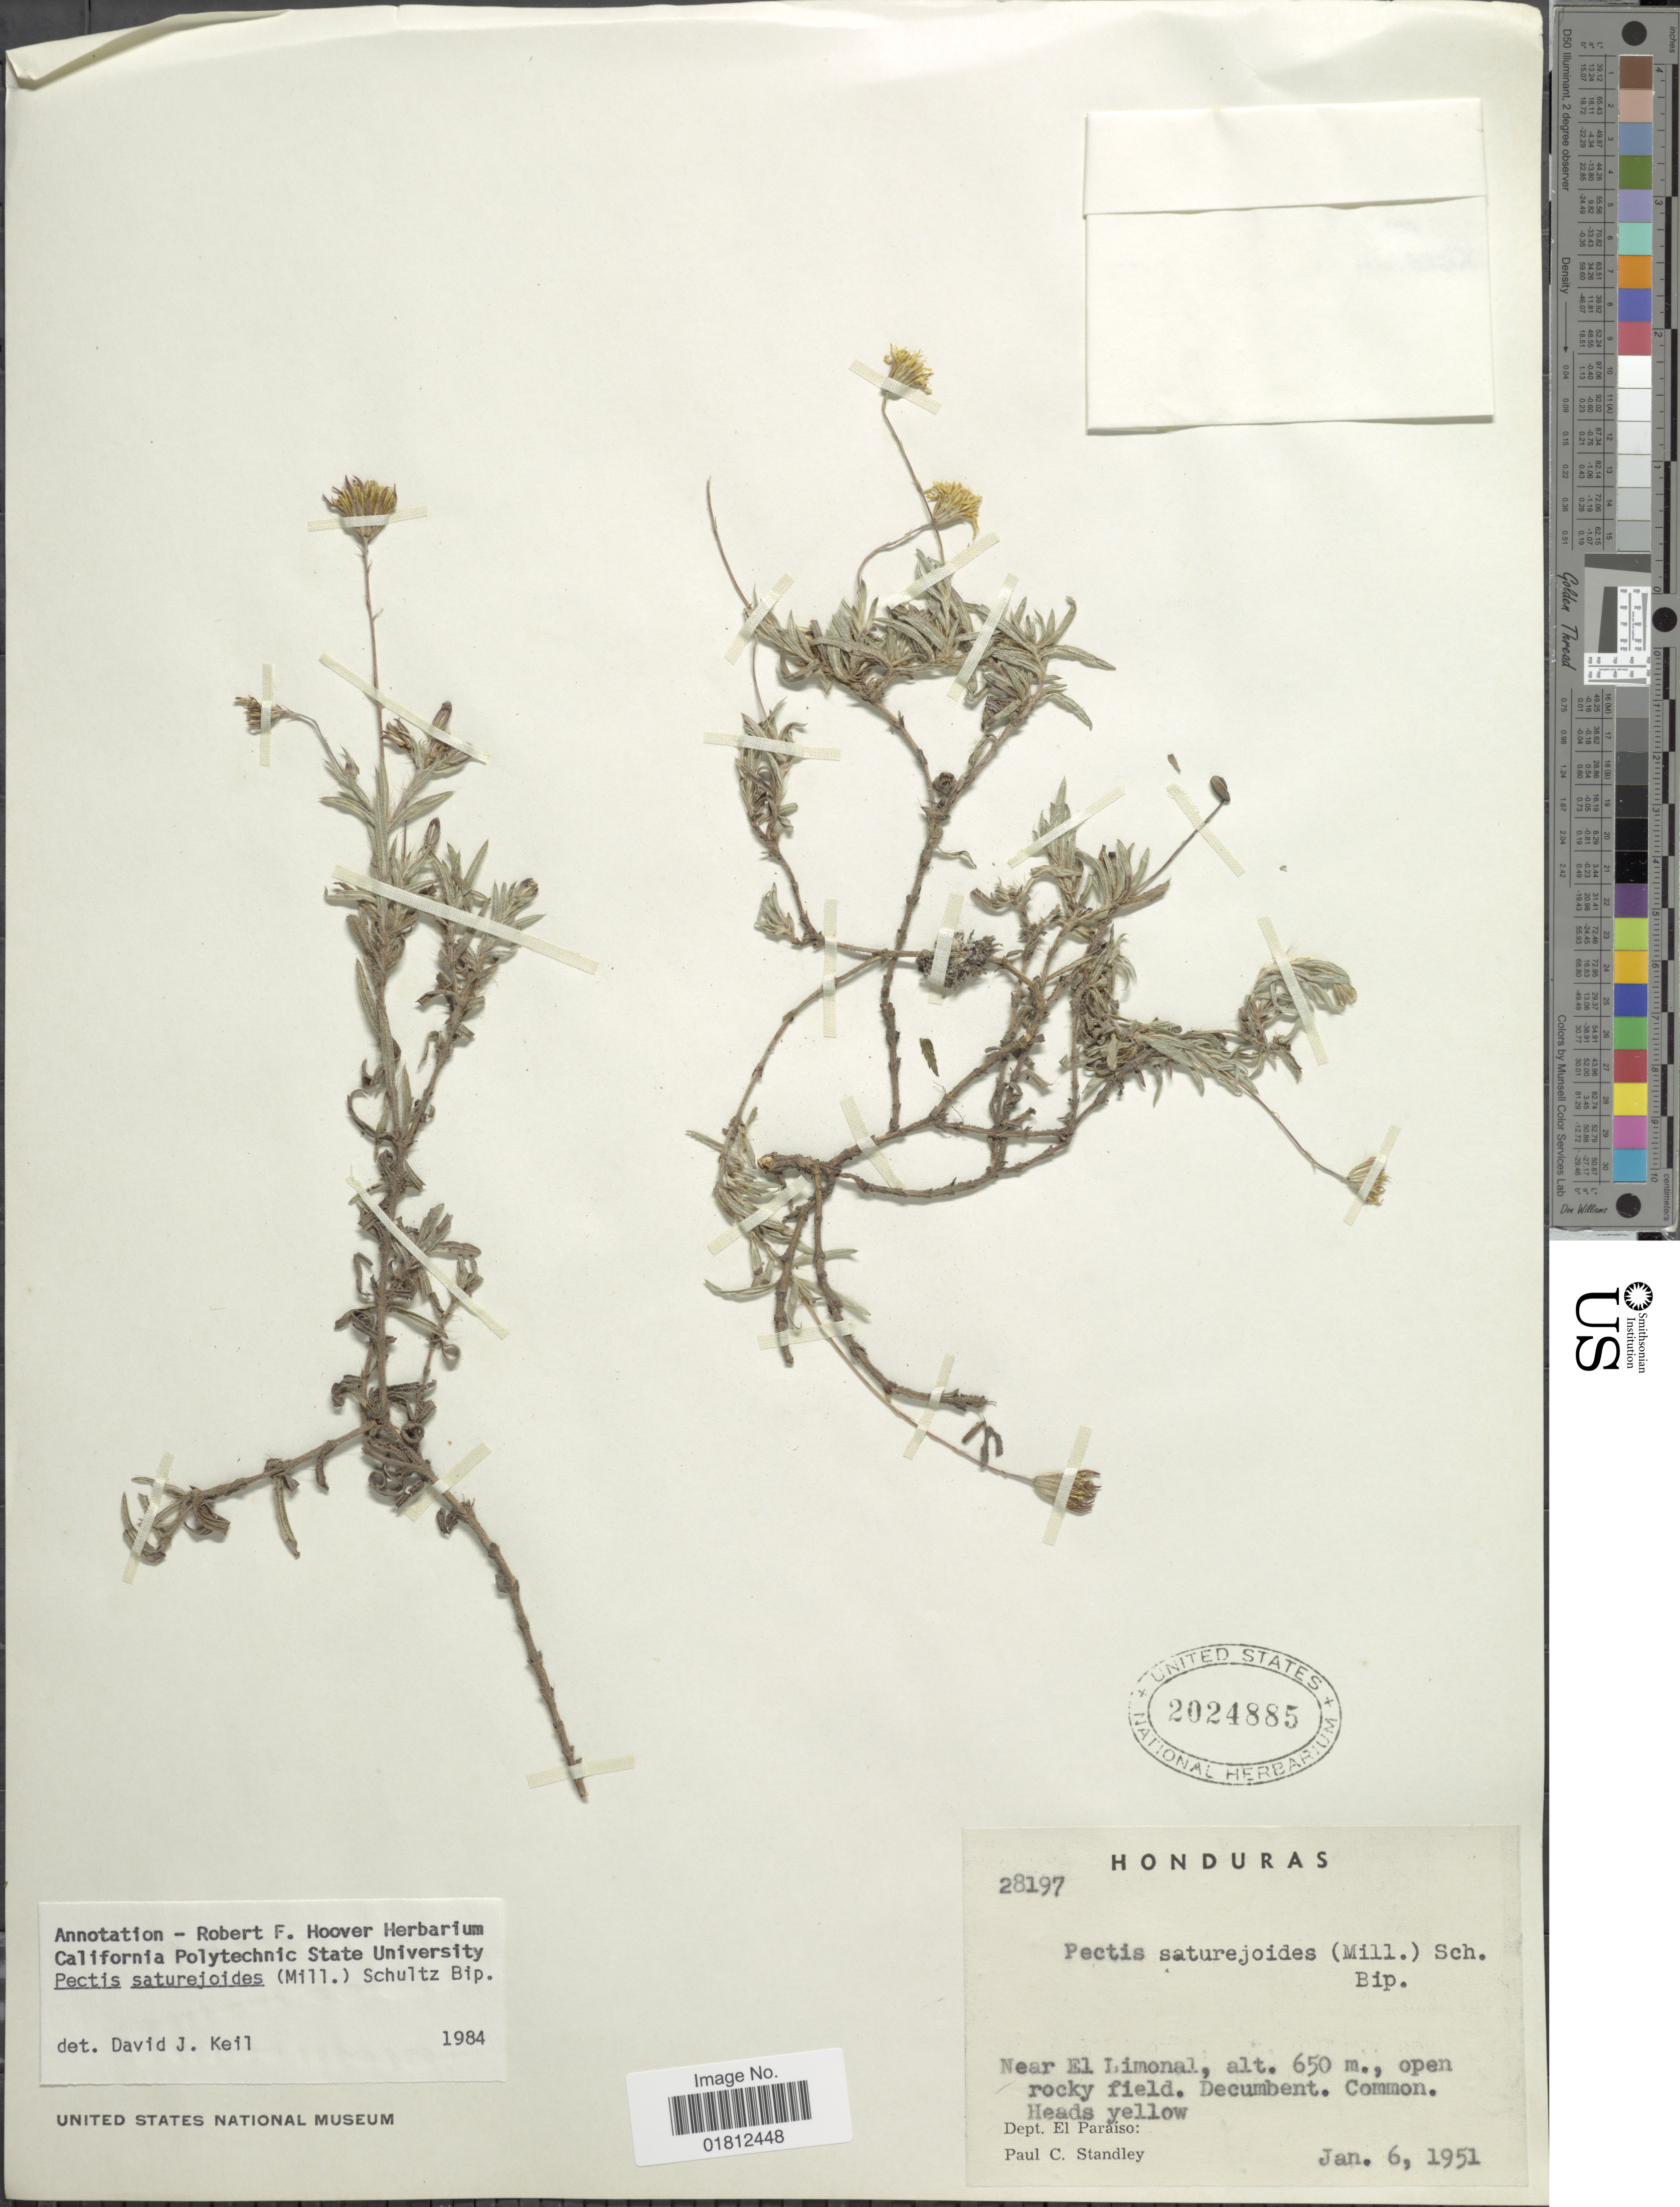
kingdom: Plantae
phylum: Tracheophyta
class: Magnoliopsida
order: Asterales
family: Asteraceae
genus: Pectis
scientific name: Pectis sessiliflora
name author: (Less.) Sch. Bip.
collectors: P. C. Standley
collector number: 28197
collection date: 1951-01-06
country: Honduras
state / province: El Paraíso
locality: Near El Limonal, open rocky field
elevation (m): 650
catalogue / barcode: US 2024885